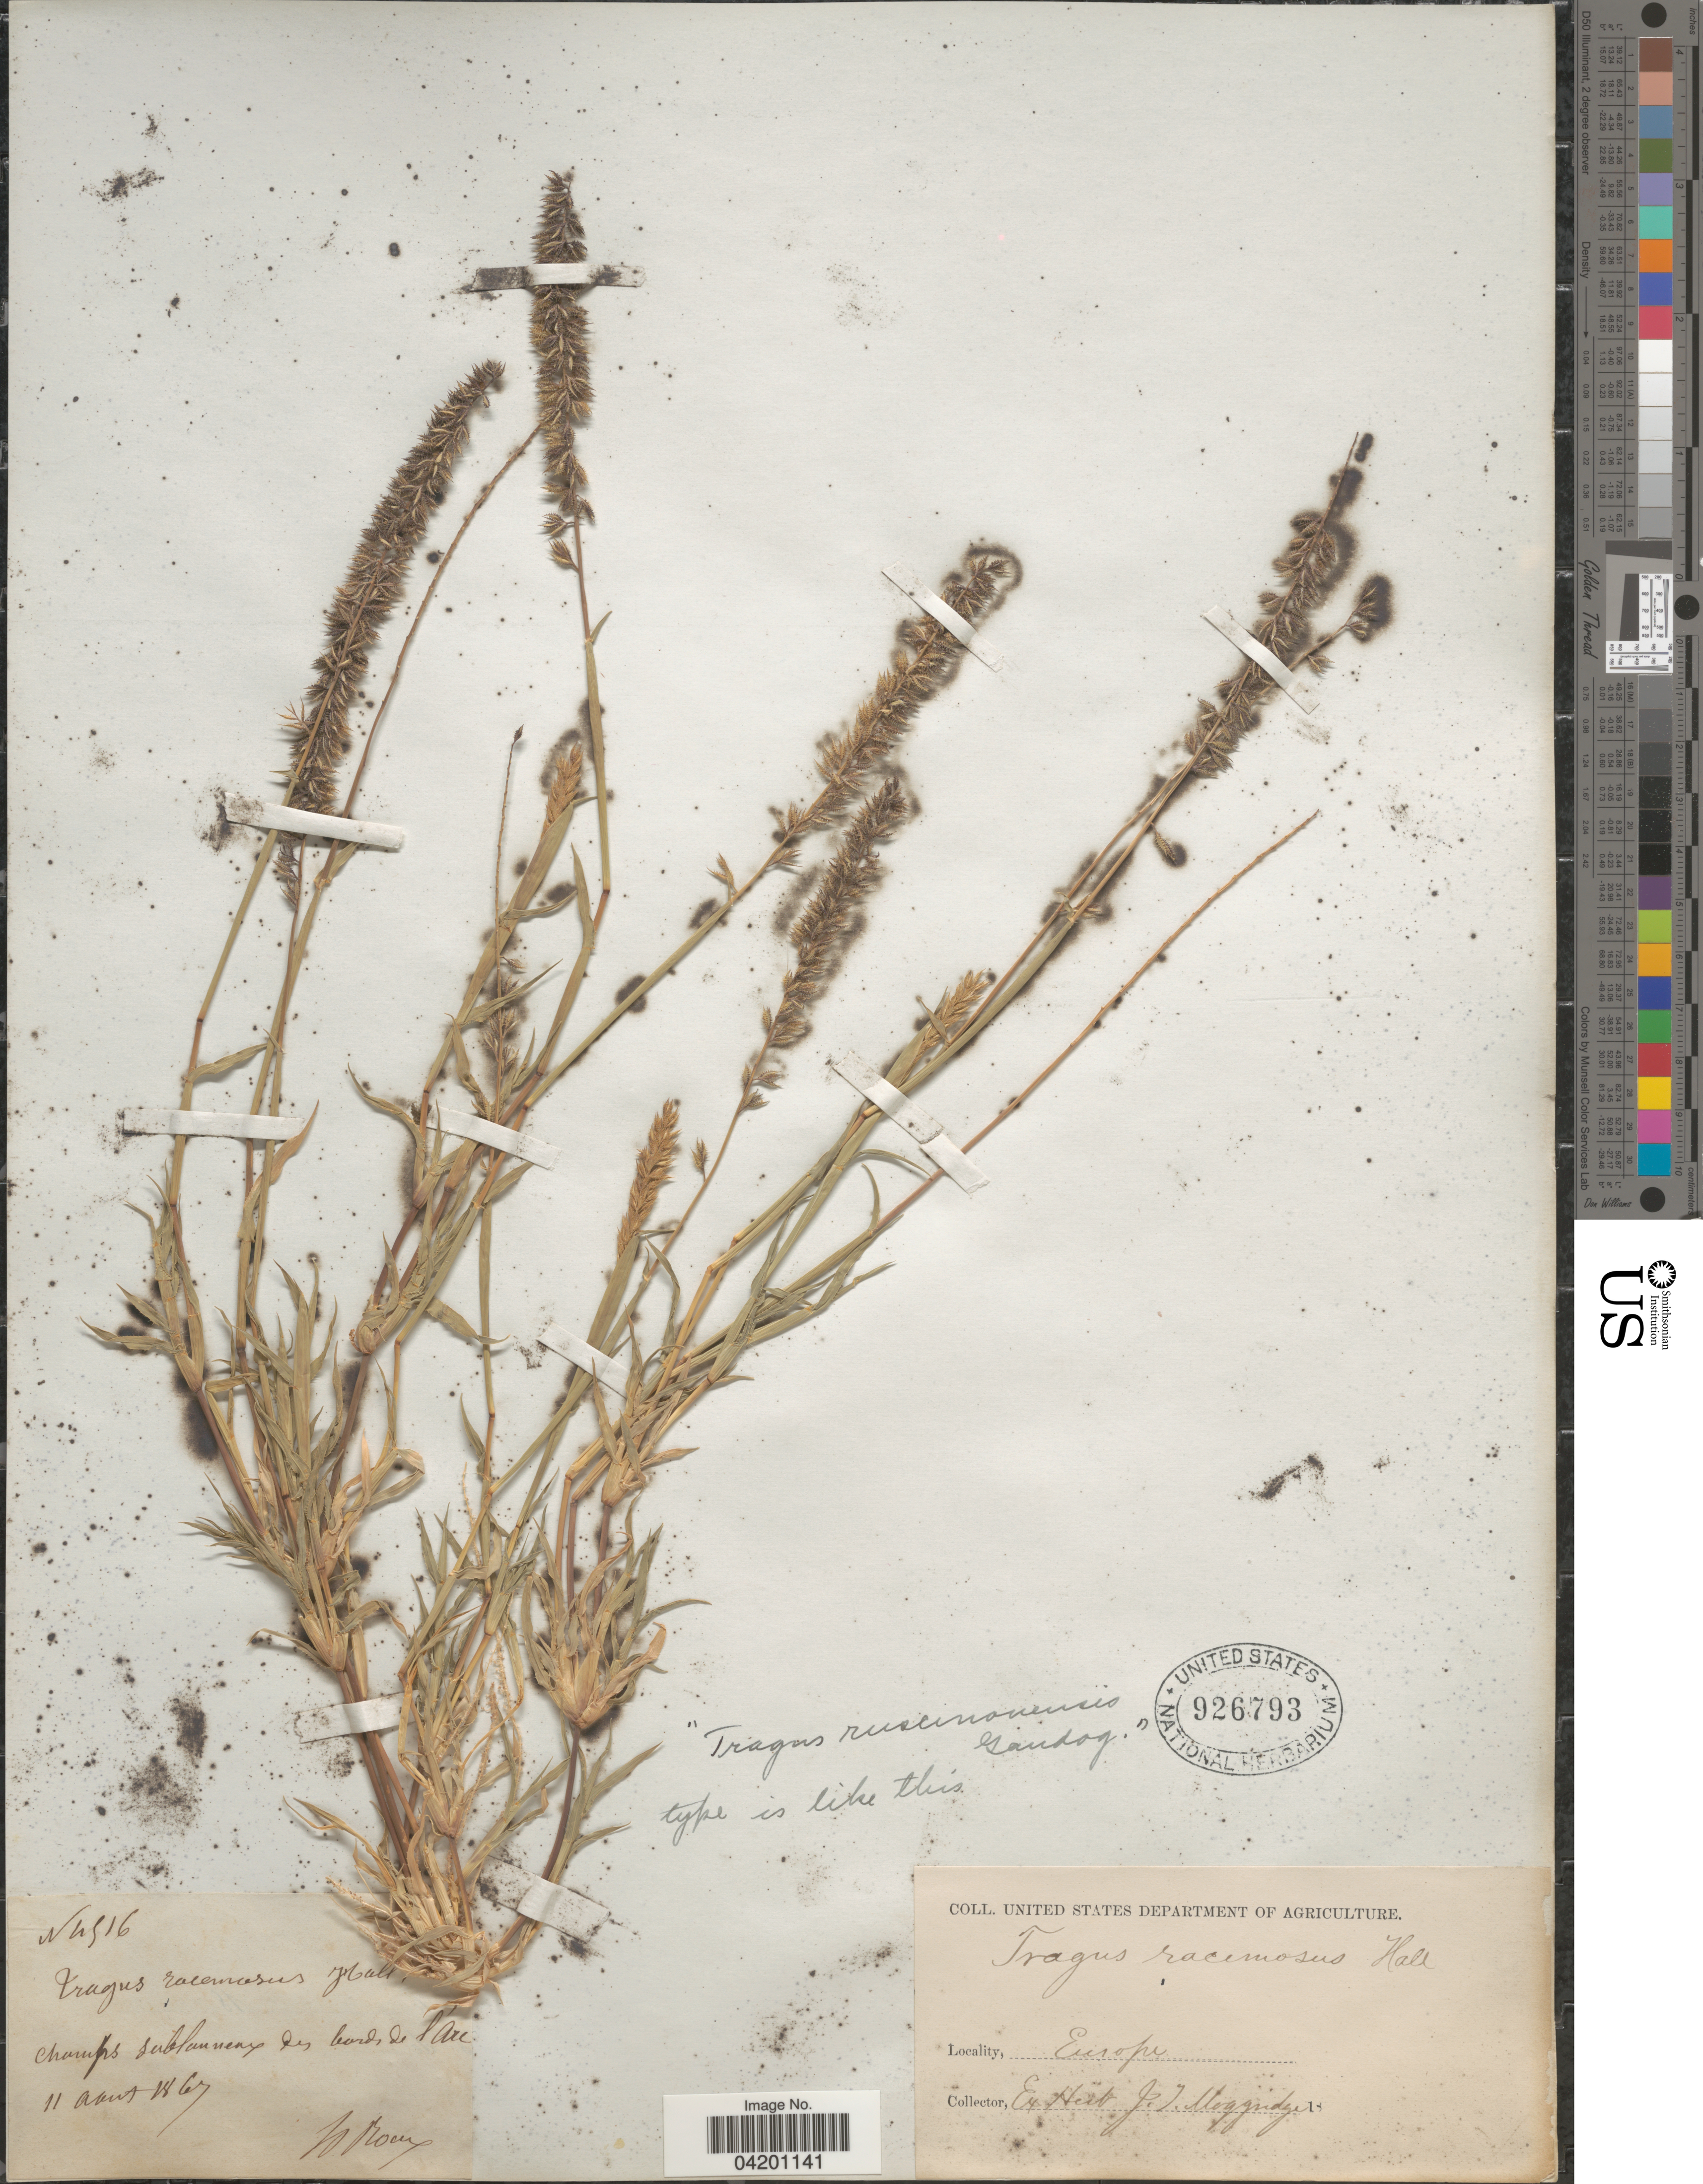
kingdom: Plantae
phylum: Tracheophyta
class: Liliopsida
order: Poales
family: Poaceae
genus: Tragus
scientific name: Tragus racemosus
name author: (L.) All.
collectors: N. Roux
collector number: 4516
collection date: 1867-08-11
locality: Champs sablonneux des bords de l'Arc. Europe.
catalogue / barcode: US 926793